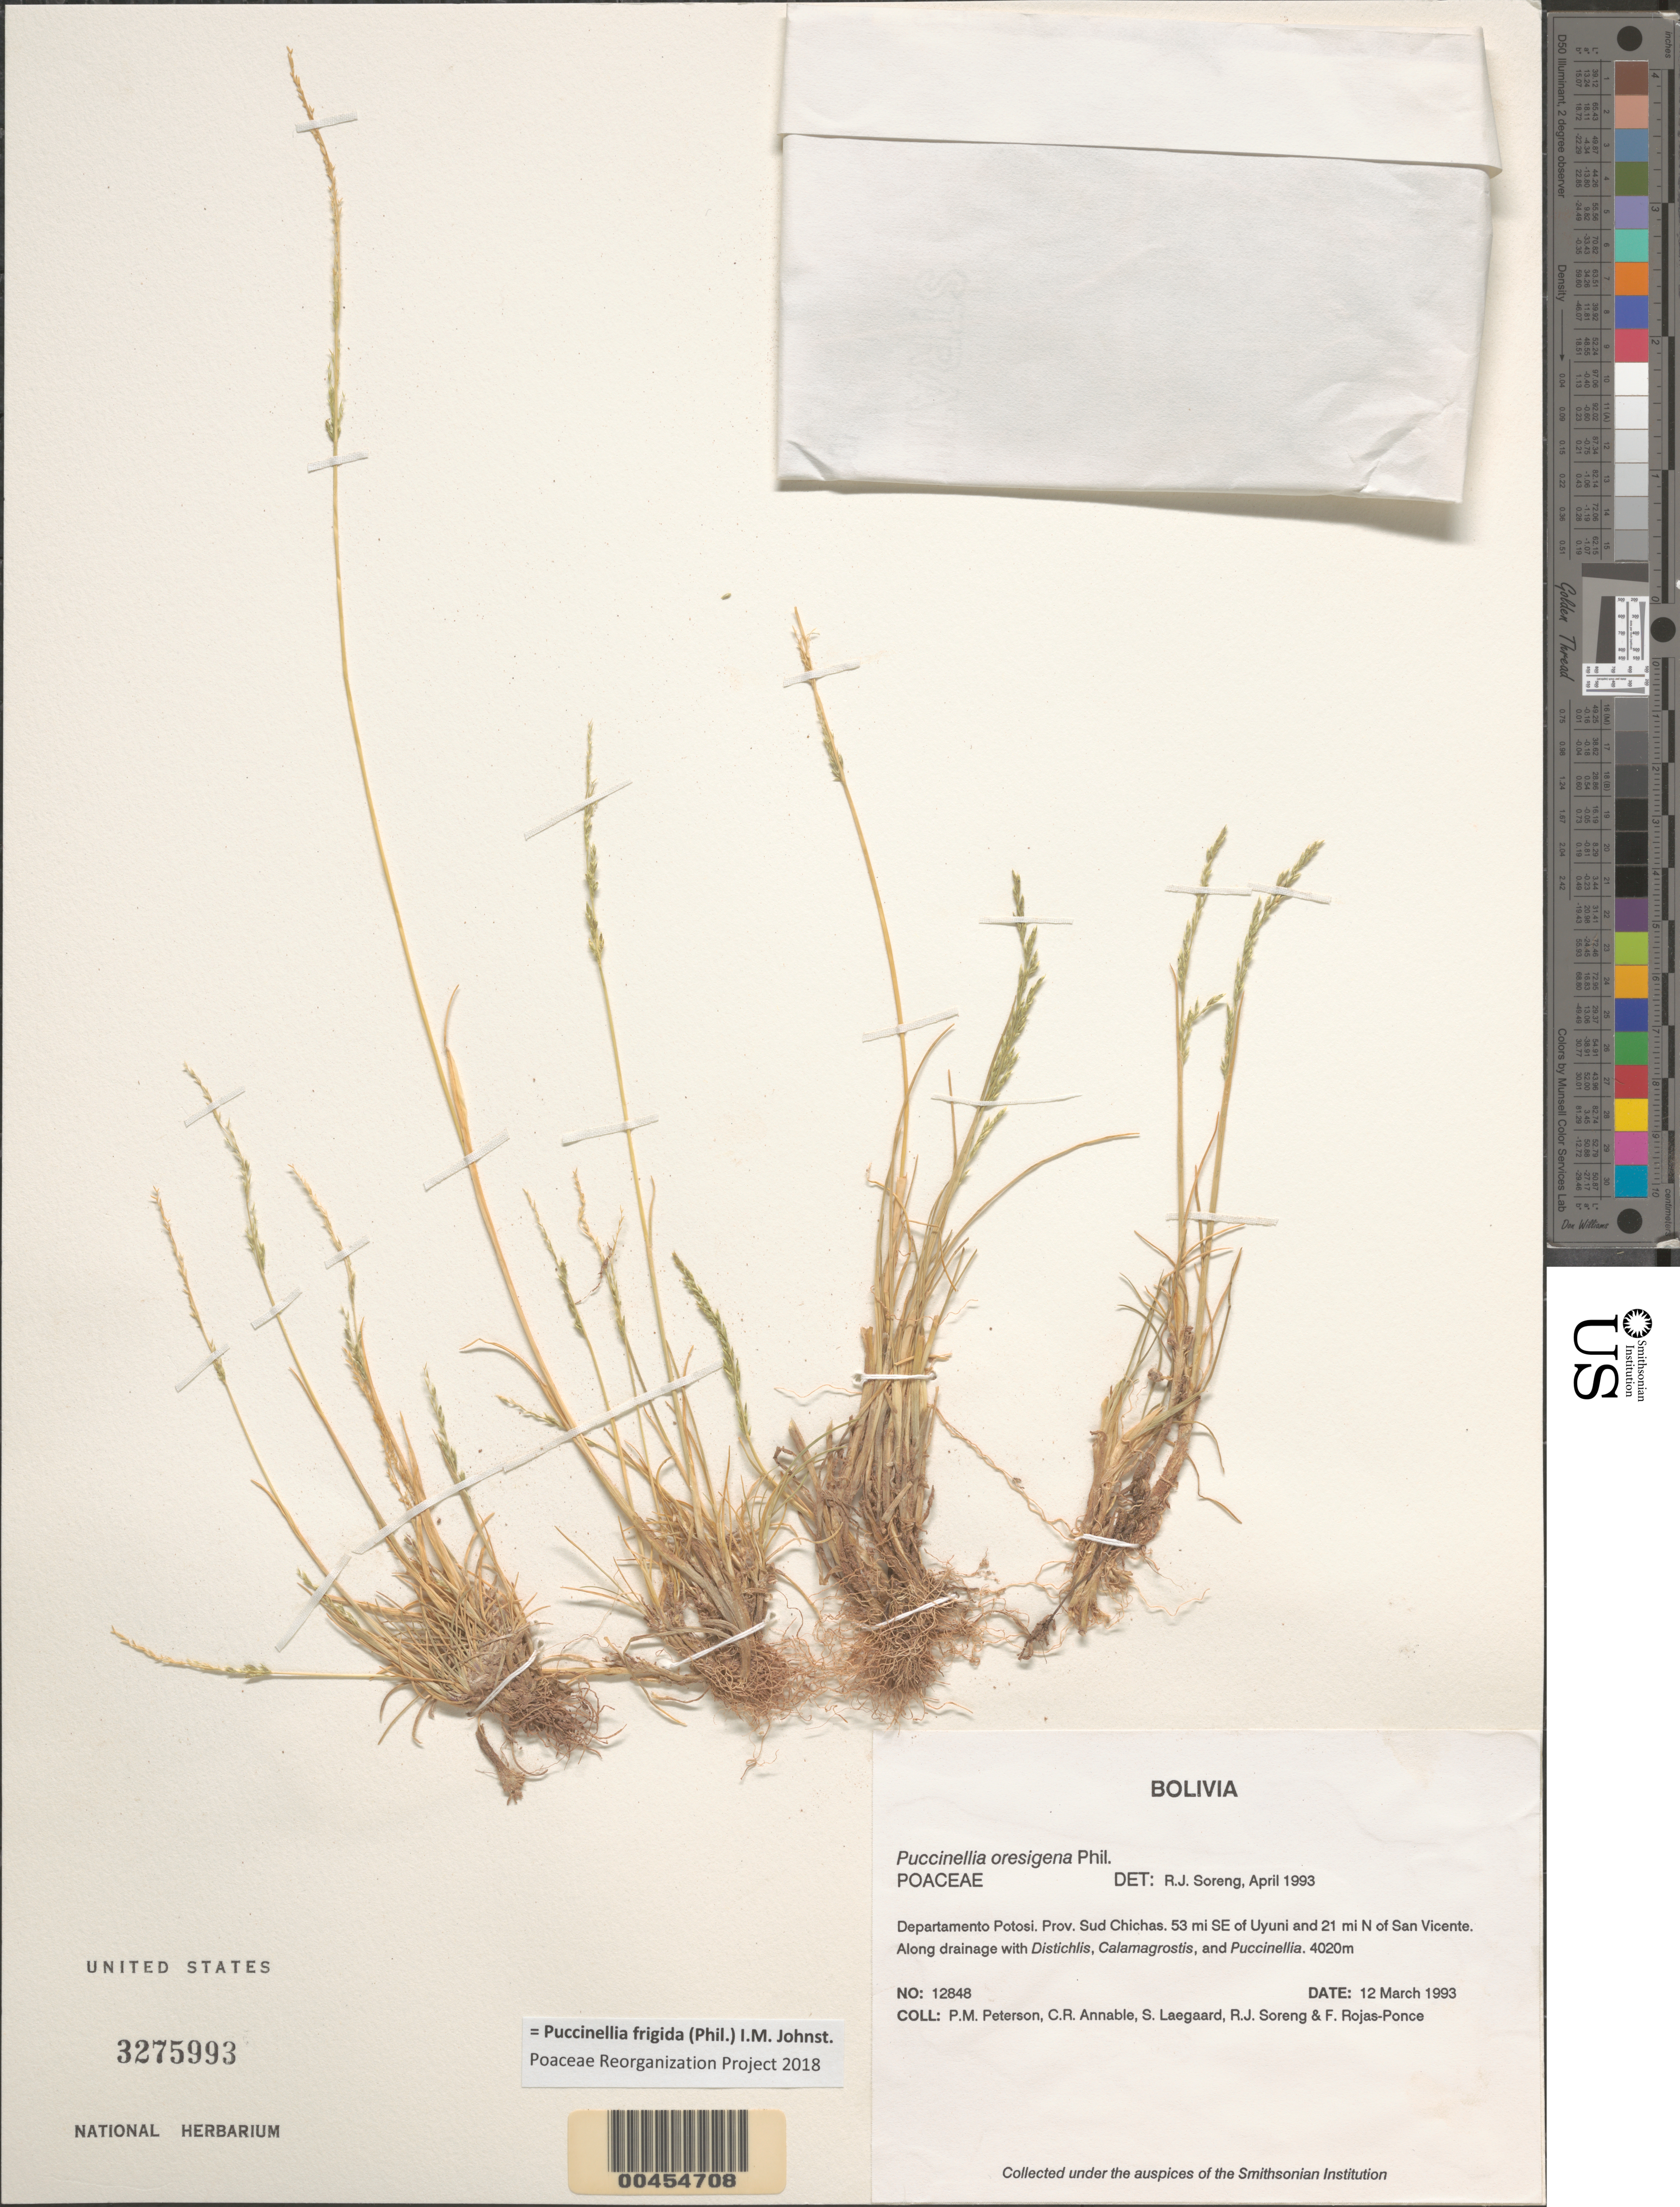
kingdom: Plantae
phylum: Tracheophyta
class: Liliopsida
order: Poales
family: Poaceae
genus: Puccinellia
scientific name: Puccinellia frigida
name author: (Phil.) I.M. Johnst.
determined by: Soreng, Robert J., Research Associate (BOT), Smithsonian Institution - National Museum of Natural History (UNITED STATES)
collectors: P. M. Peterson, C. R. Annable, S. Lægaard, R. J. Soreng & F. Rojas-Ponce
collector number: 12848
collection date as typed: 12 Mar 1993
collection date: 1993-03-12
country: Bolivia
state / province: Potosí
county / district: Sud Chichas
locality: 53 mi SE of Uyuni and 21 mi N of San Vicente.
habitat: Along drainage with Distichlis, Calamagrostis, and Puccinellia.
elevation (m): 4020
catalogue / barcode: US 3275993